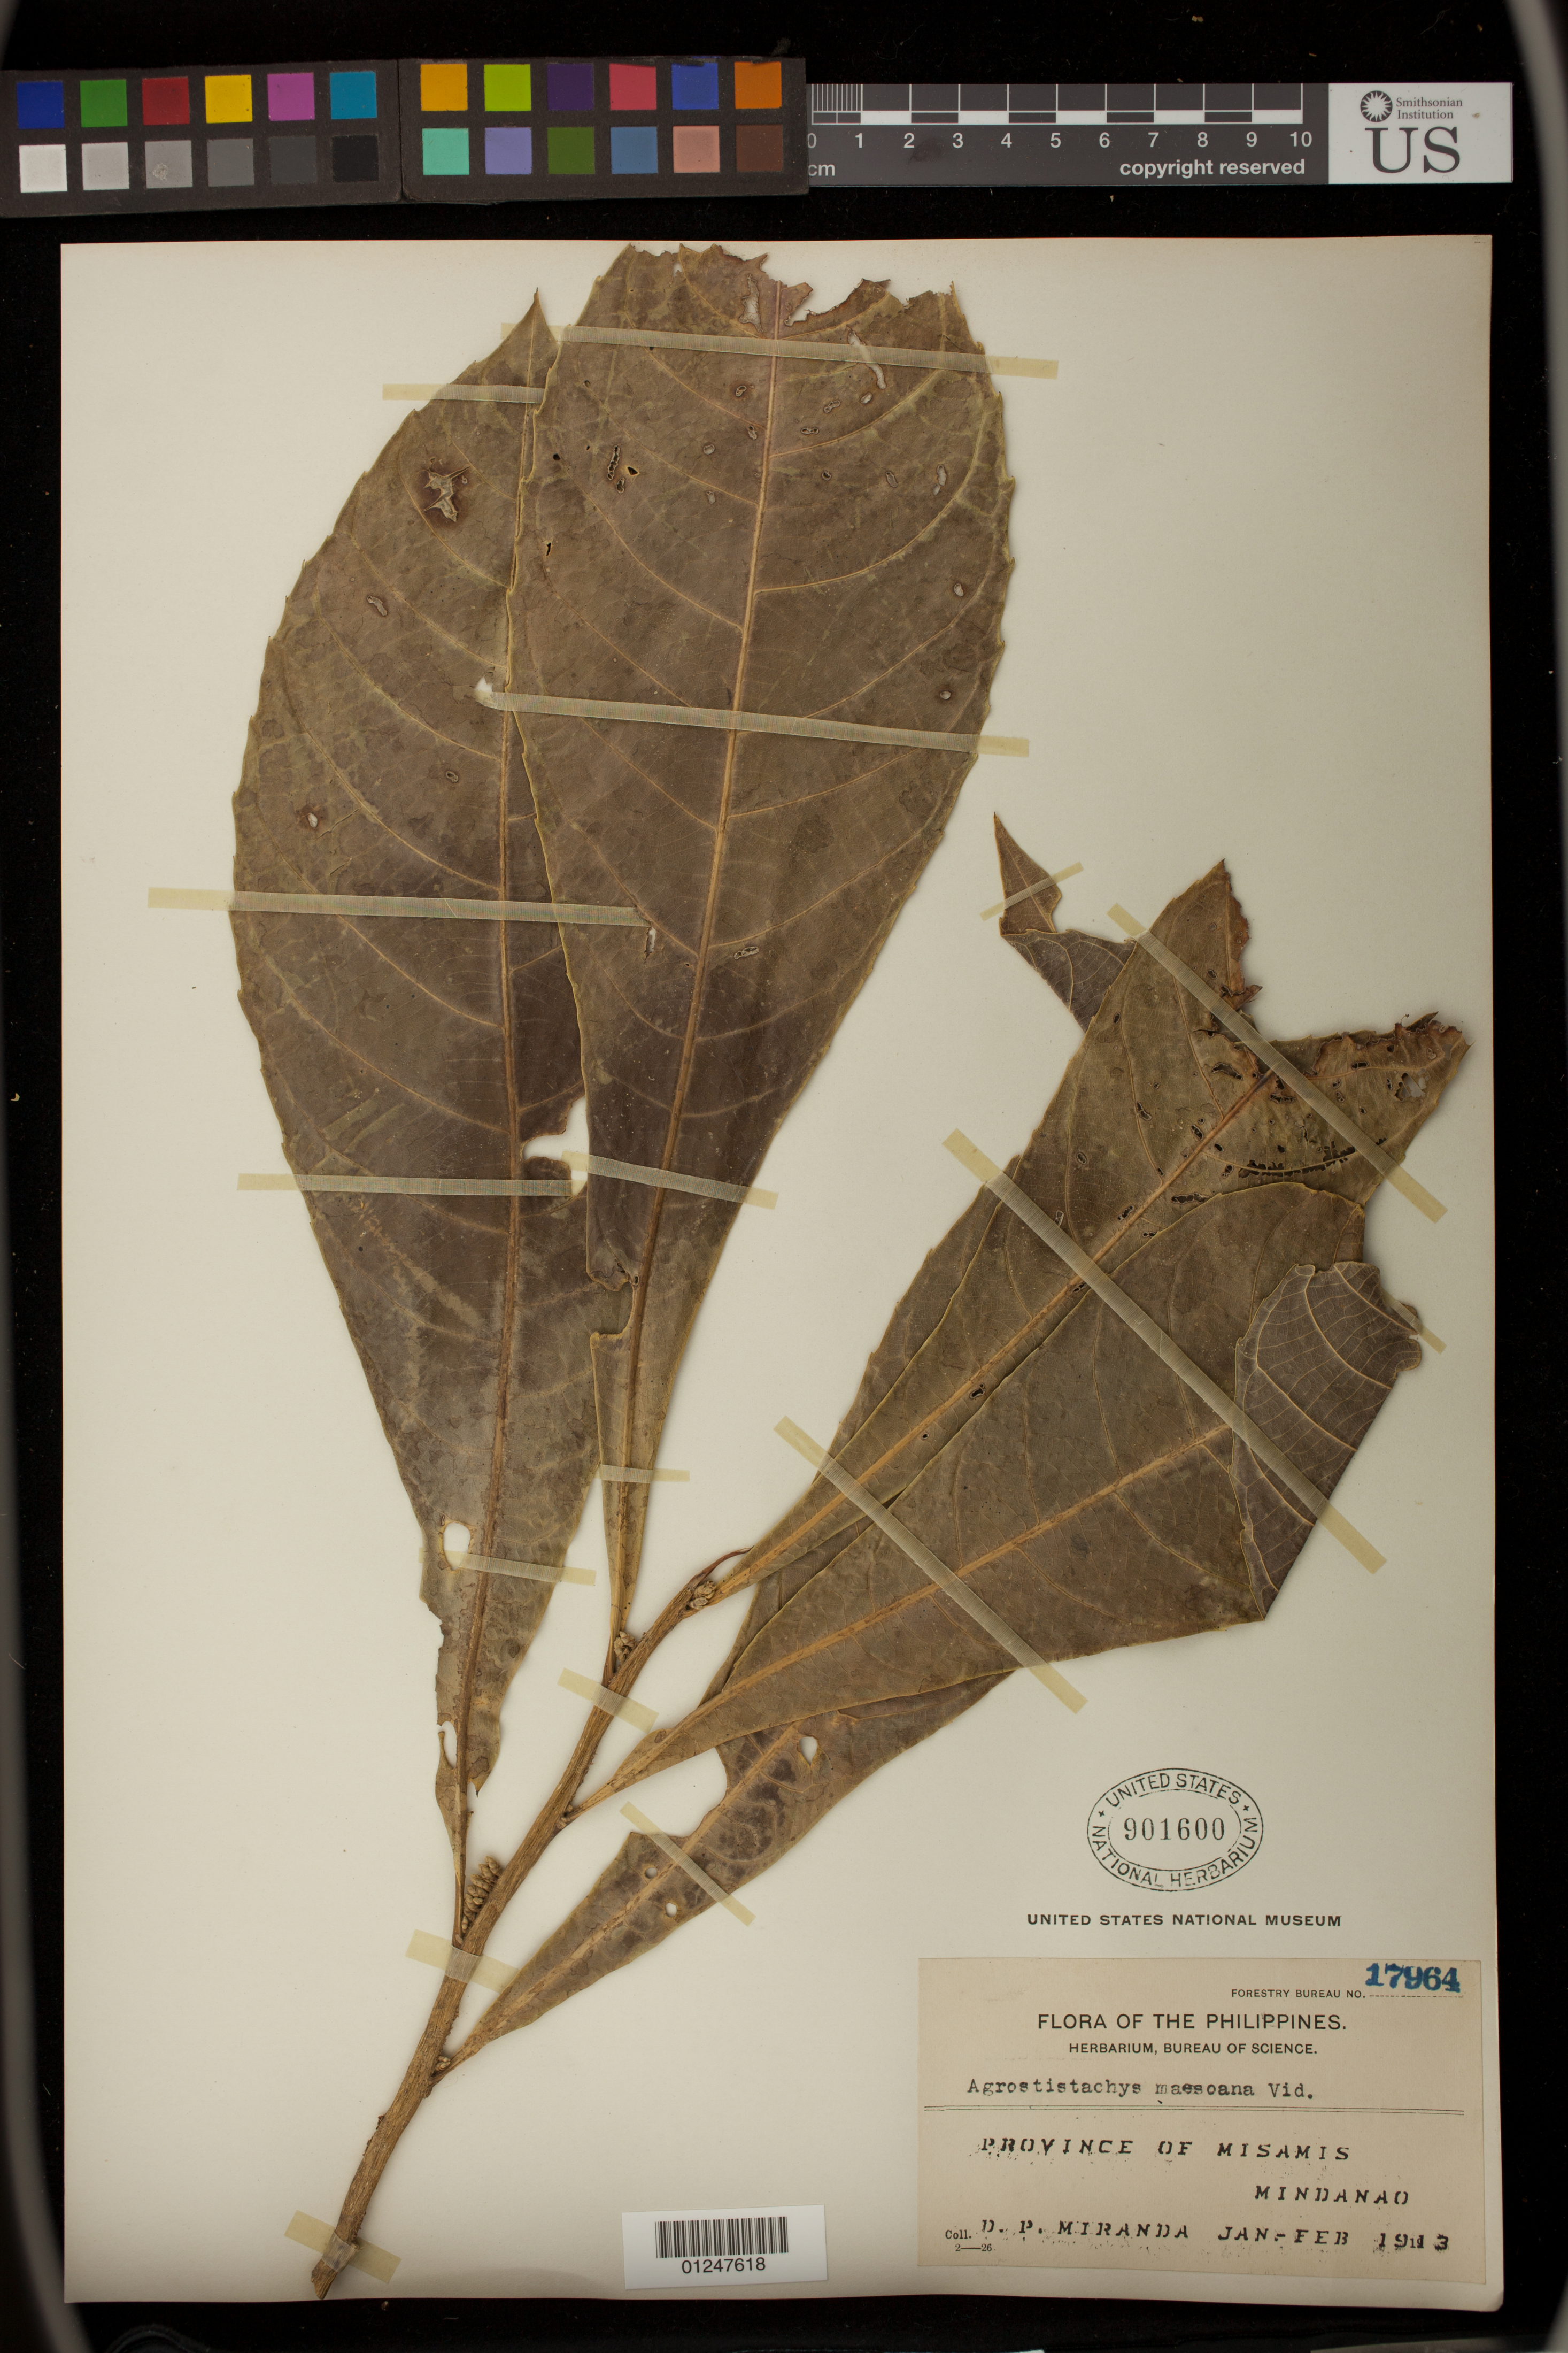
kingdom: Plantae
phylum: Tracheophyta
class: Magnoliopsida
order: Malpighiales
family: Euphorbiaceae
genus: Agrostistachys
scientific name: Agrostistachys indica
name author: Dalzell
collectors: D. P. Miranda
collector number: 17964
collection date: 1913-01-01/1913-02-01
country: Philippines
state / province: Northern Mindanao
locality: Misamis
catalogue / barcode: US 901600